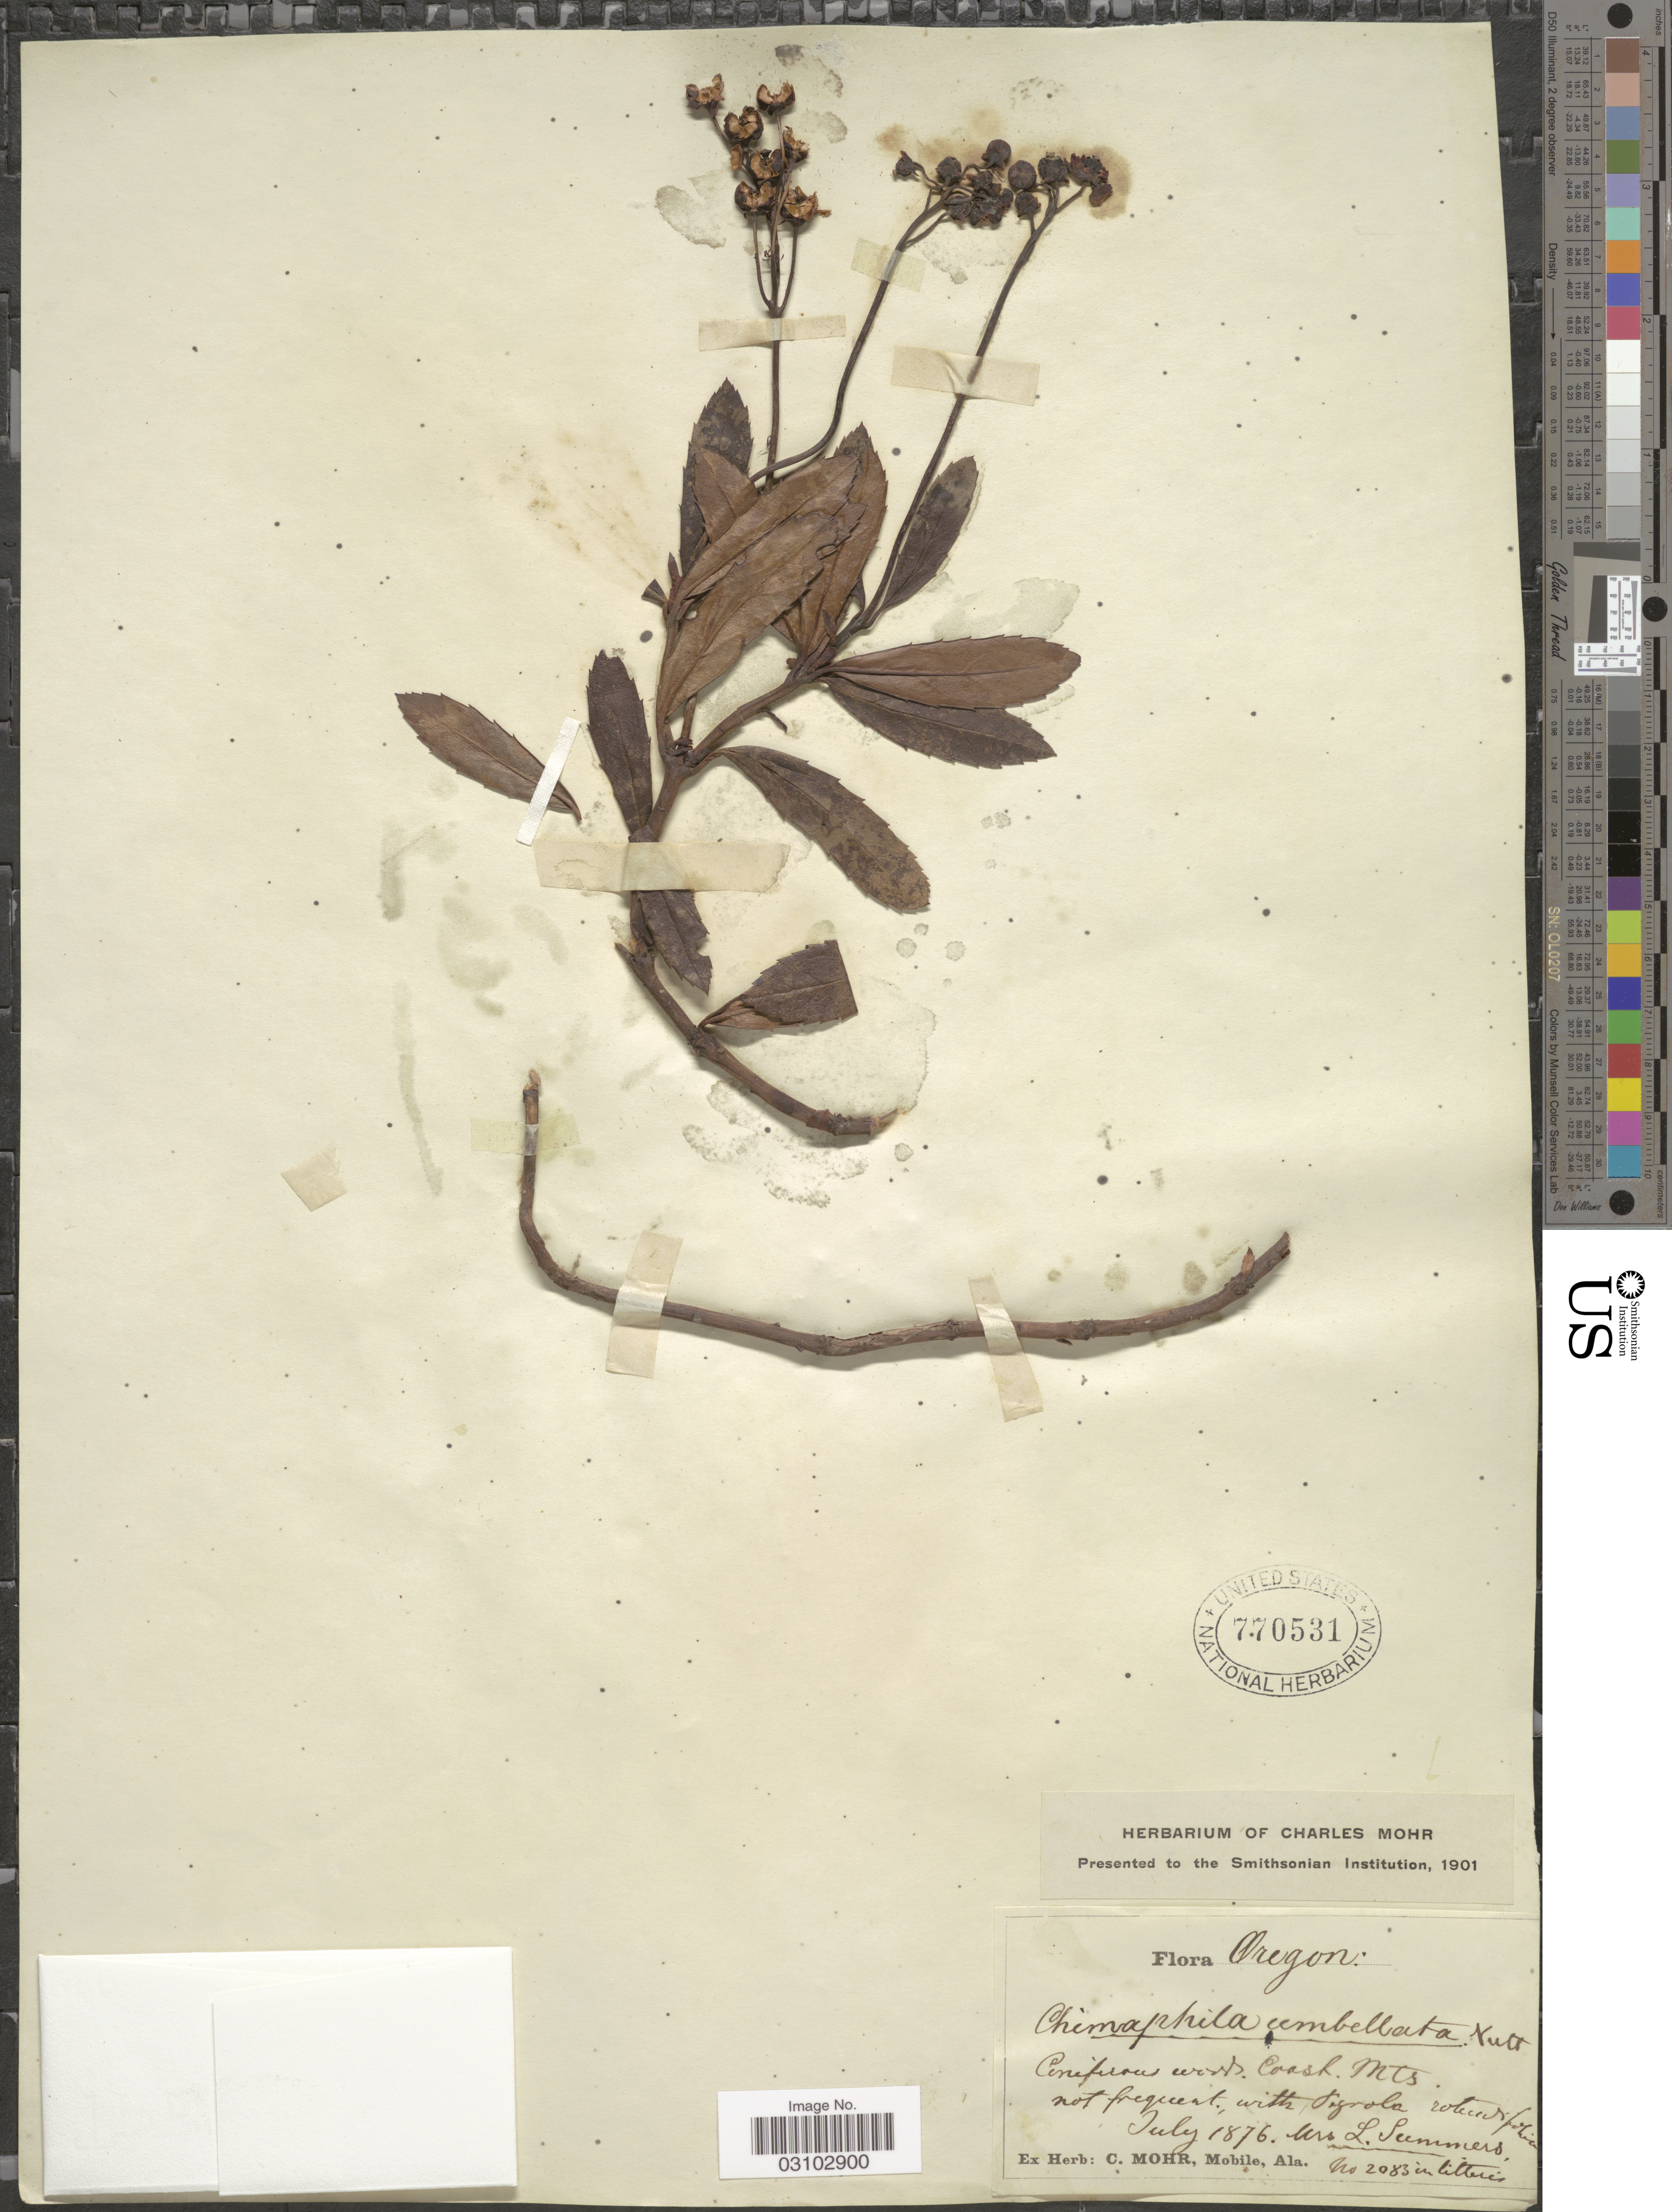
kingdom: Plantae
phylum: Tracheophyta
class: Magnoliopsida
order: Ericales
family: Ericaceae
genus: Chimaphila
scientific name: Chimaphila umbellata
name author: (L.) W.P.C. Barton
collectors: L. Summers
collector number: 2083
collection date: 1876-07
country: United States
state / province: Oregon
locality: Coast. Mts.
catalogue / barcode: US 770531